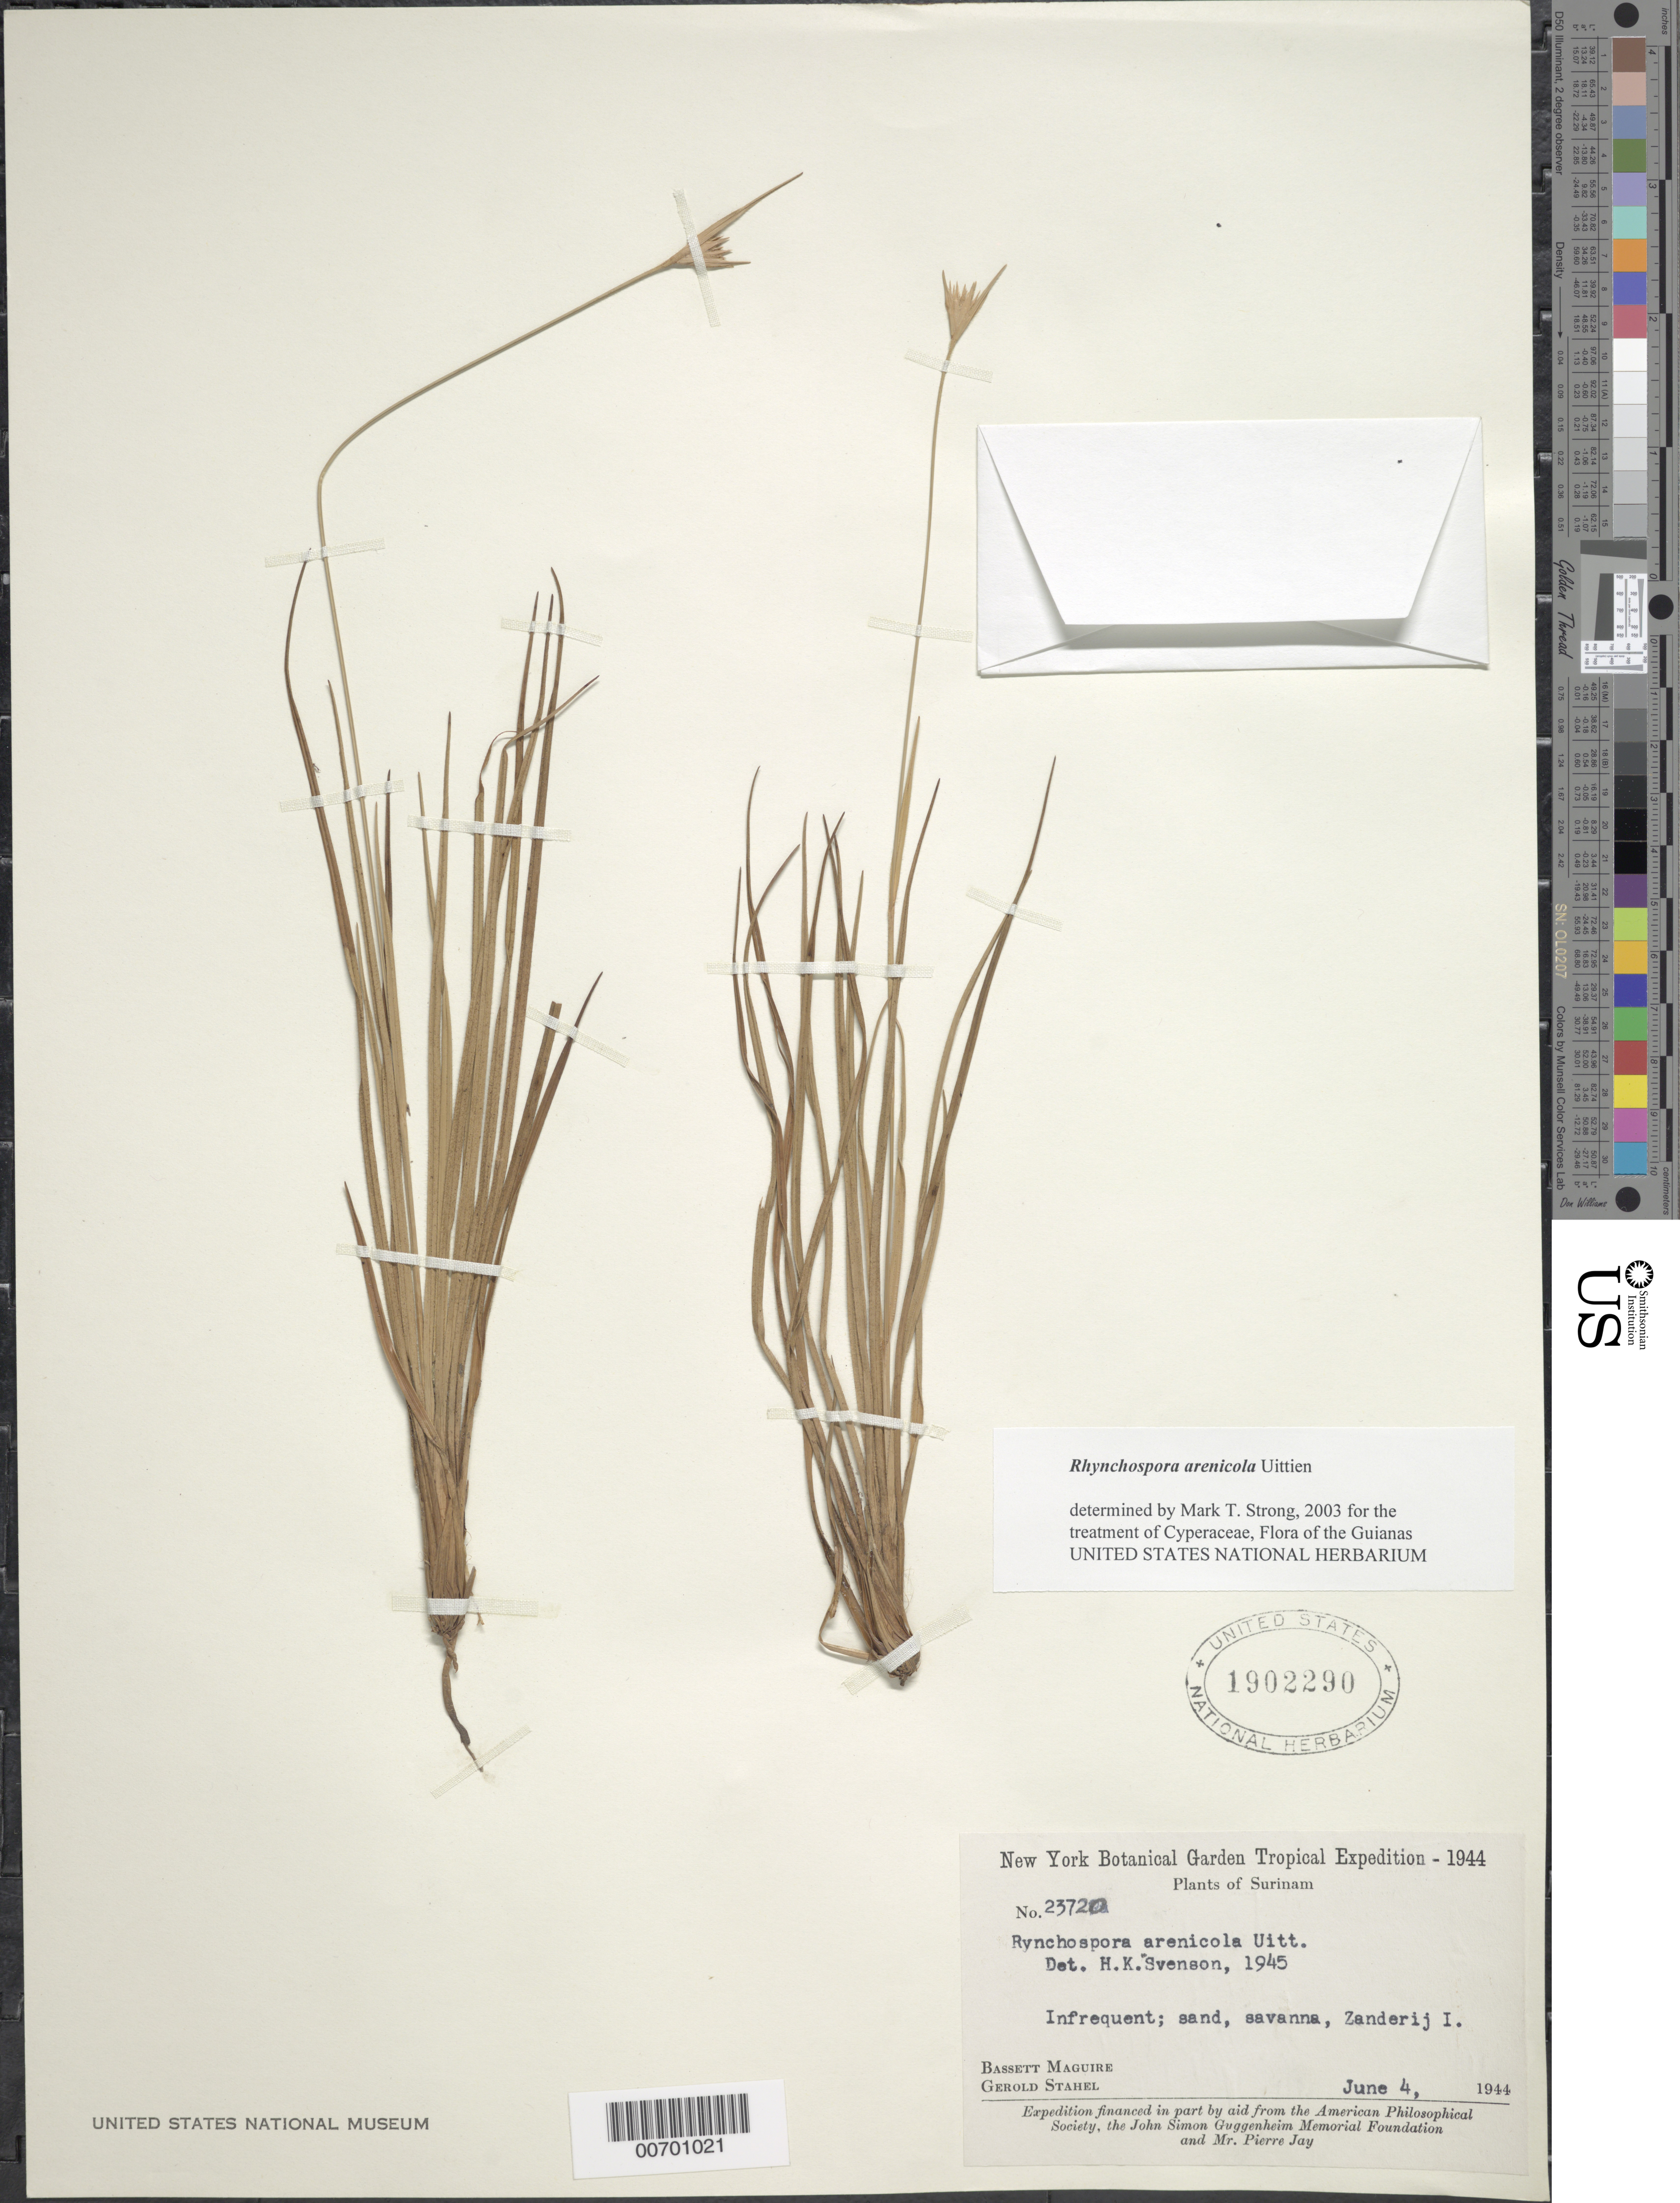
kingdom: Plantae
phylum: Tracheophyta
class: Liliopsida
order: Poales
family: Cyperaceae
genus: Rhynchospora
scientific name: Rhynchospora arenicola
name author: Uittien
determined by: Svenson, Henry K.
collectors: B. Maguire & G. Stahel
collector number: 23720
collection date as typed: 4-Jun-44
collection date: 1944-06-04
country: Suriname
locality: Zanderij I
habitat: Sand, savanna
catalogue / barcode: US 1902290